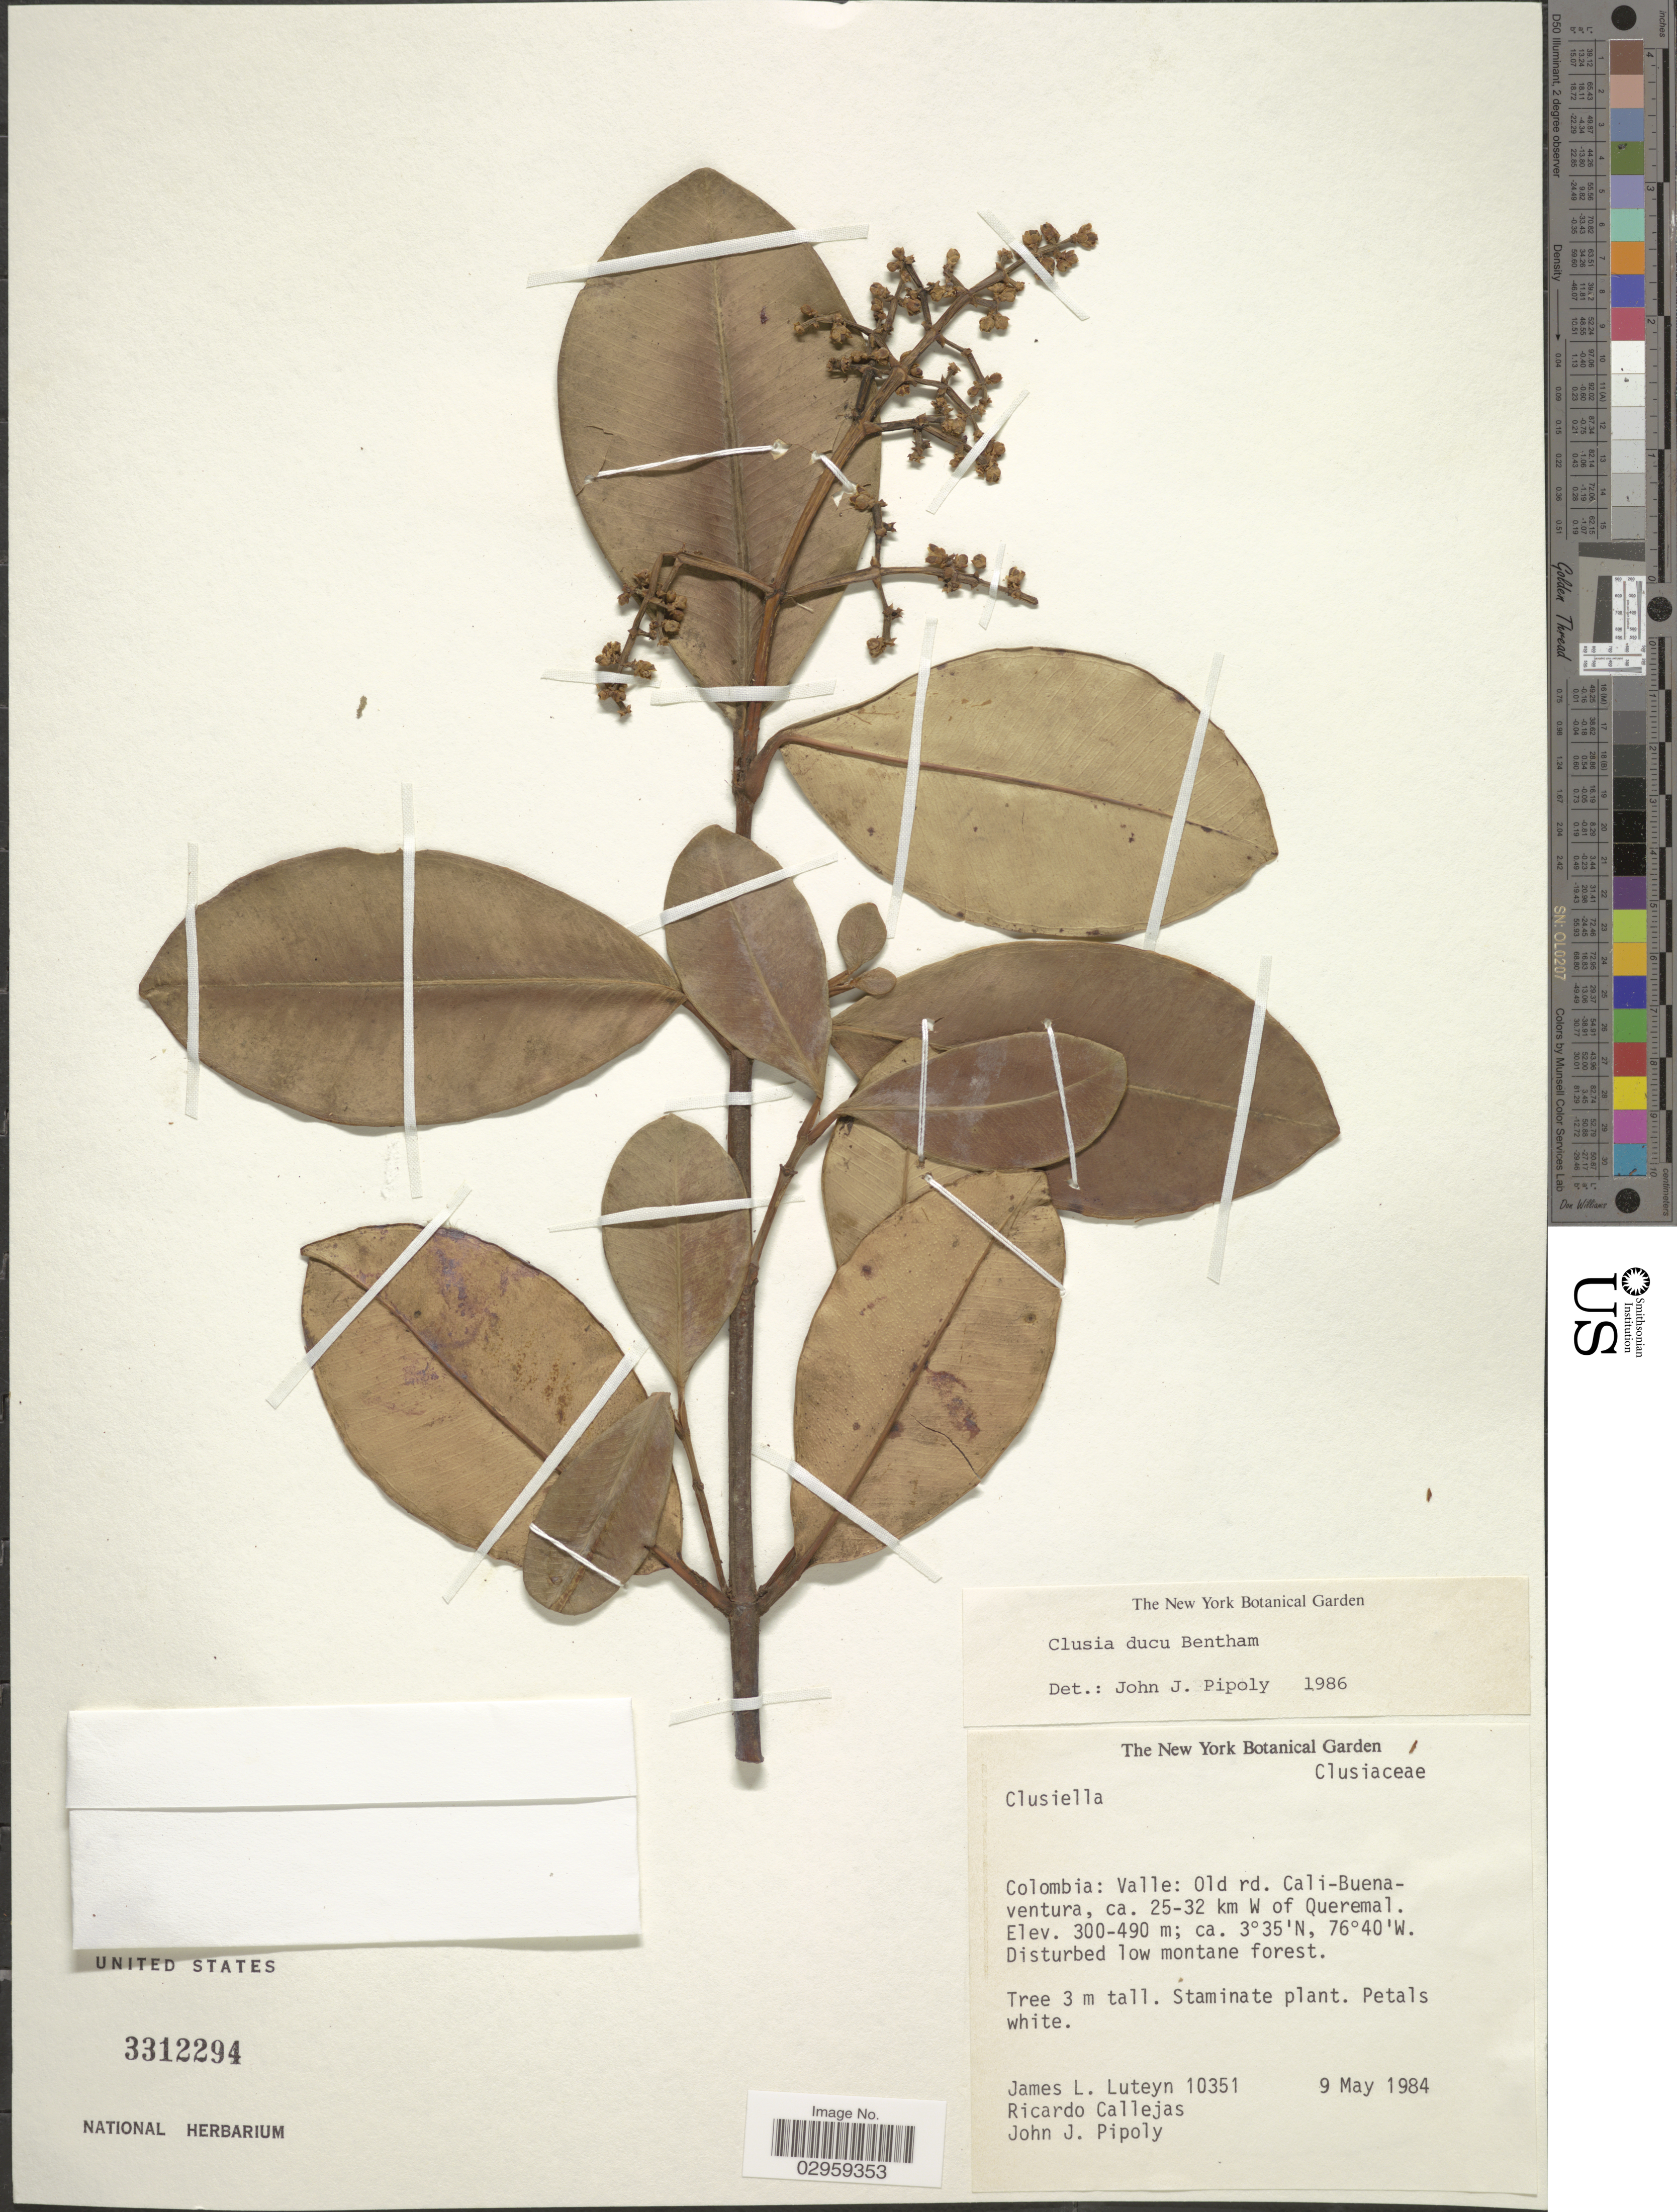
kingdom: Plantae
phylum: Tracheophyta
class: Magnoliopsida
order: Malpighiales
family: Clusiaceae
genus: Clusia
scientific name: Clusia ducu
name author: Benth.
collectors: J. Luteyn, R. Callejas & J. J. Pipoly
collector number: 10351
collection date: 1984-05-09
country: Colombia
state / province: Valle del Cauca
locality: Valle: Old rd. Cali-Buenaventura, ca. 25-32 km W of Queremal.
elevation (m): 300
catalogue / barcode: US 3312294